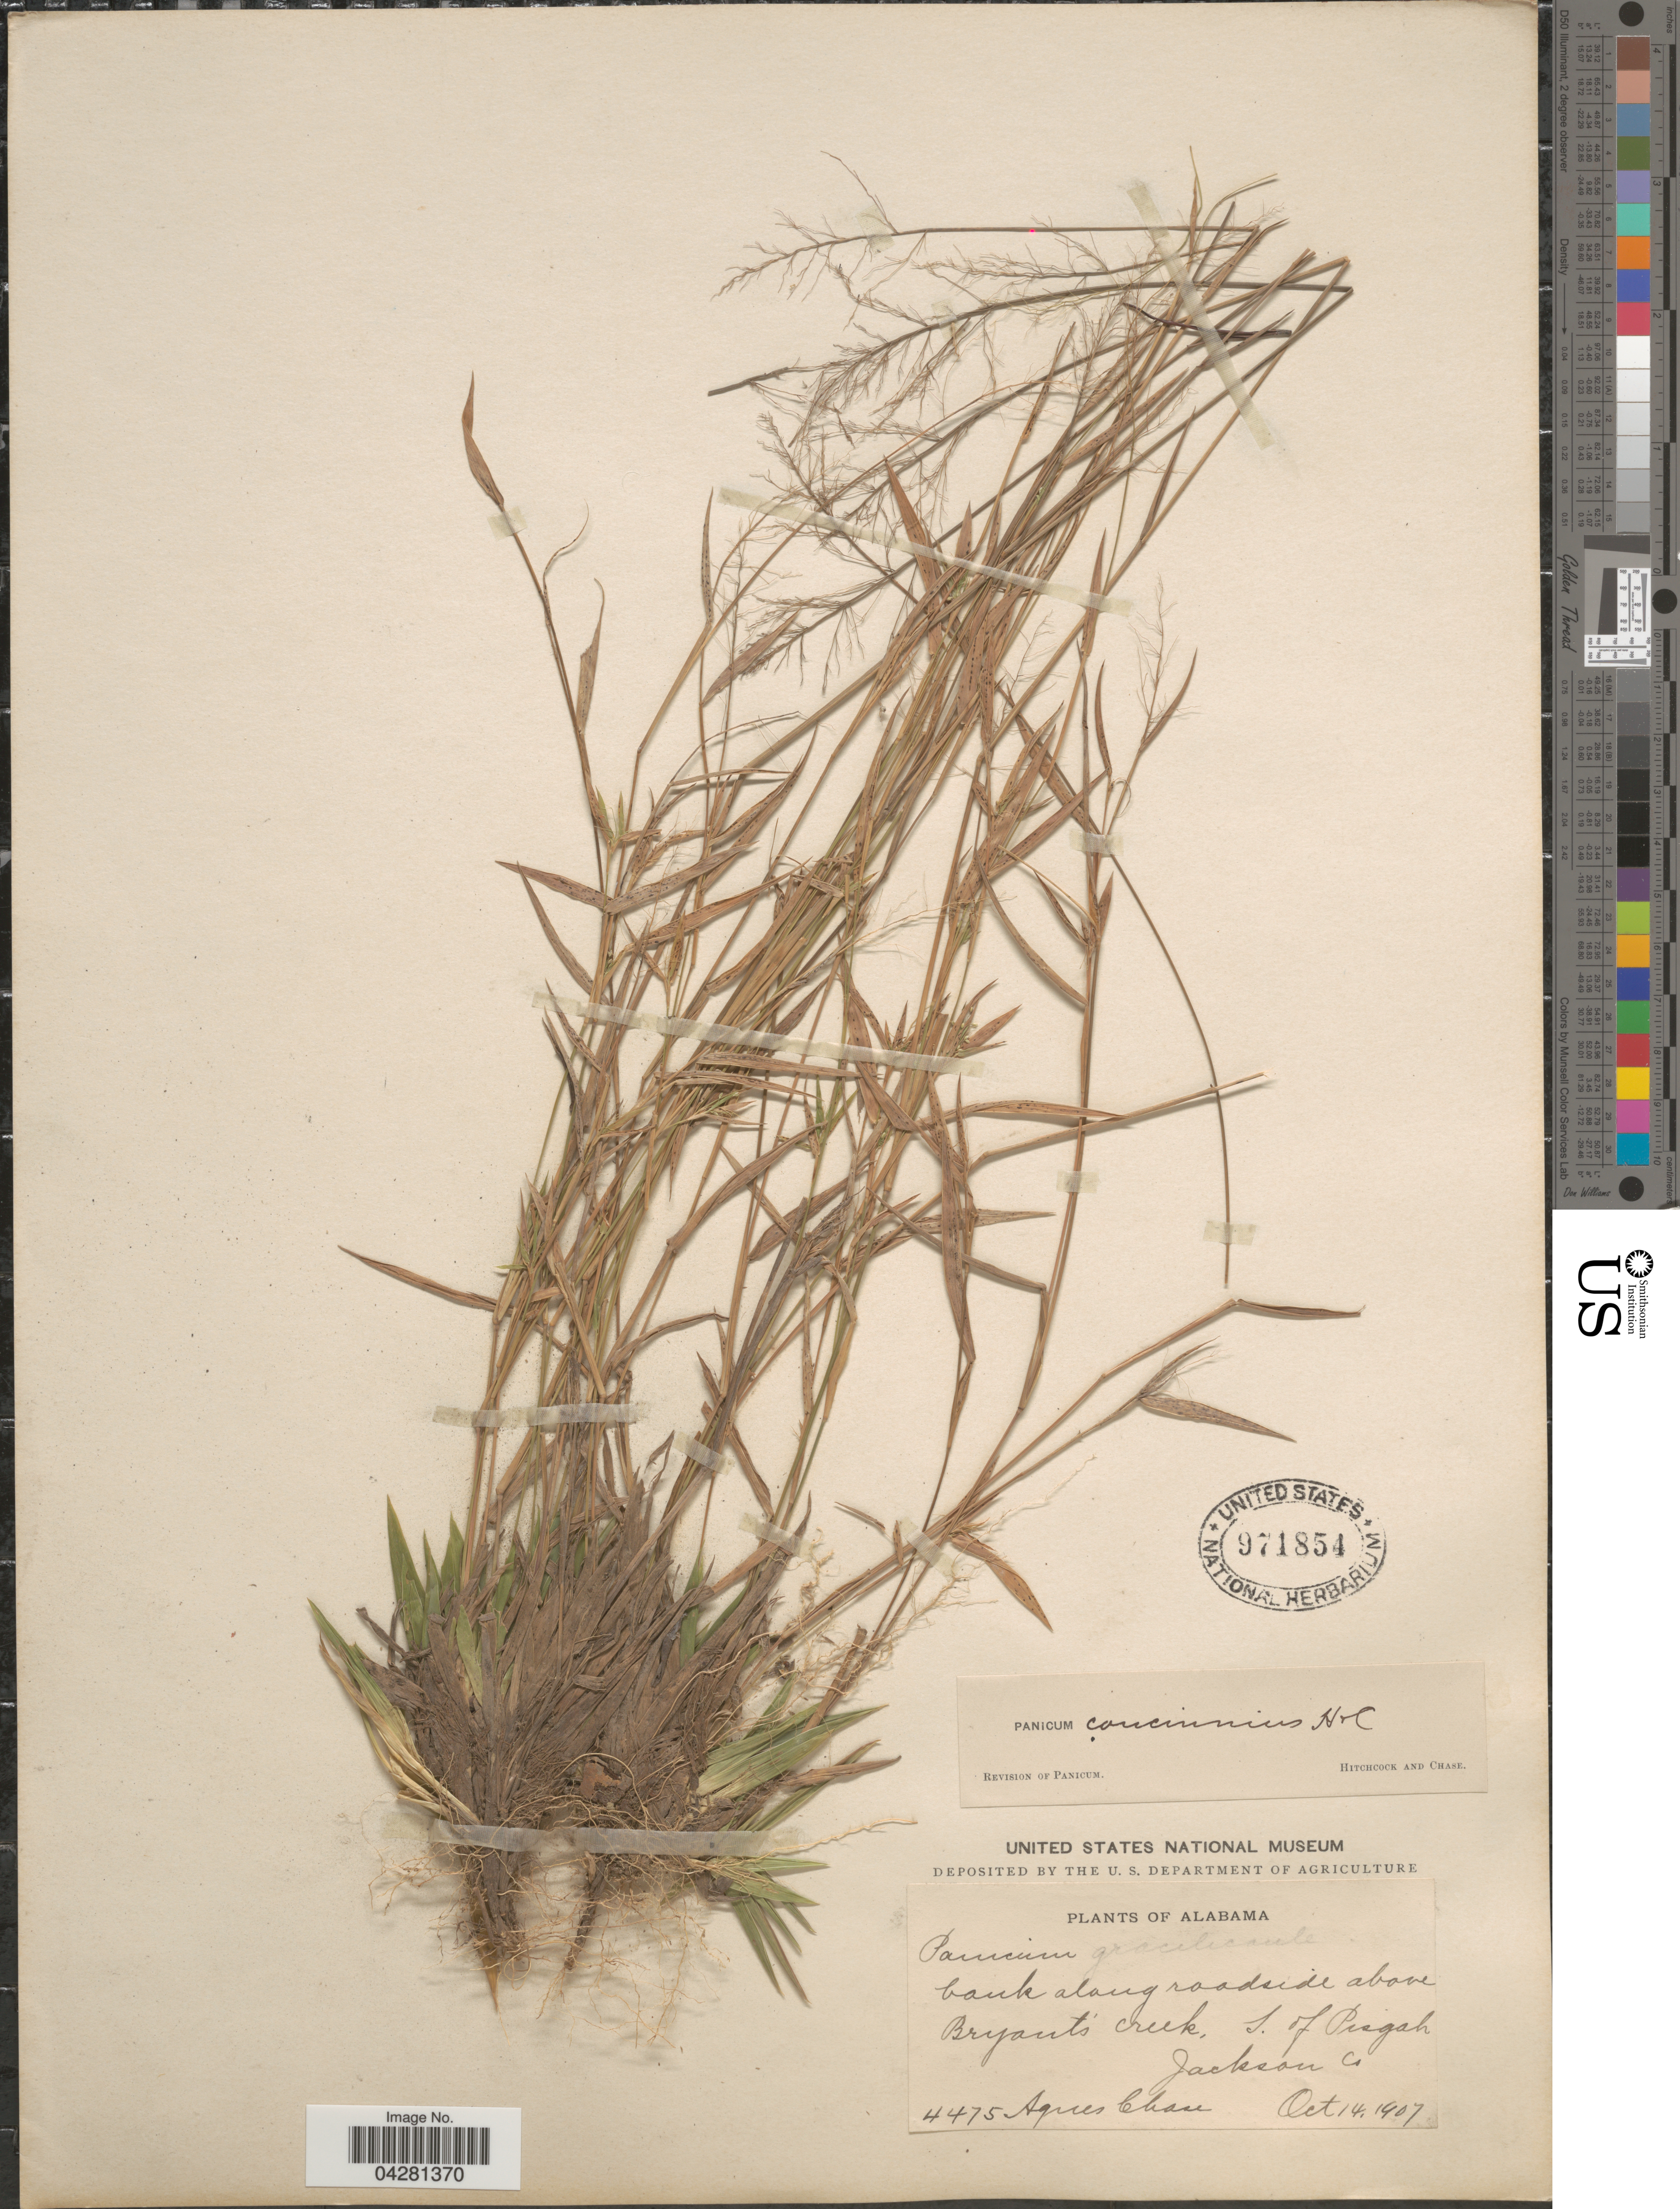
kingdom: Plantae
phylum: Tracheophyta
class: Liliopsida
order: Poales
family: Poaceae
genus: Dichanthelium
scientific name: Dichanthelium dichotomum var. unciphyllum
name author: (Trin.) Davidse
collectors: A. Chase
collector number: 4475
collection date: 1907-10-14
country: United States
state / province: Alabama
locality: Bank along roadside above Bryant's creek, S. of Pisgah Jackson Co.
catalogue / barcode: US 971854